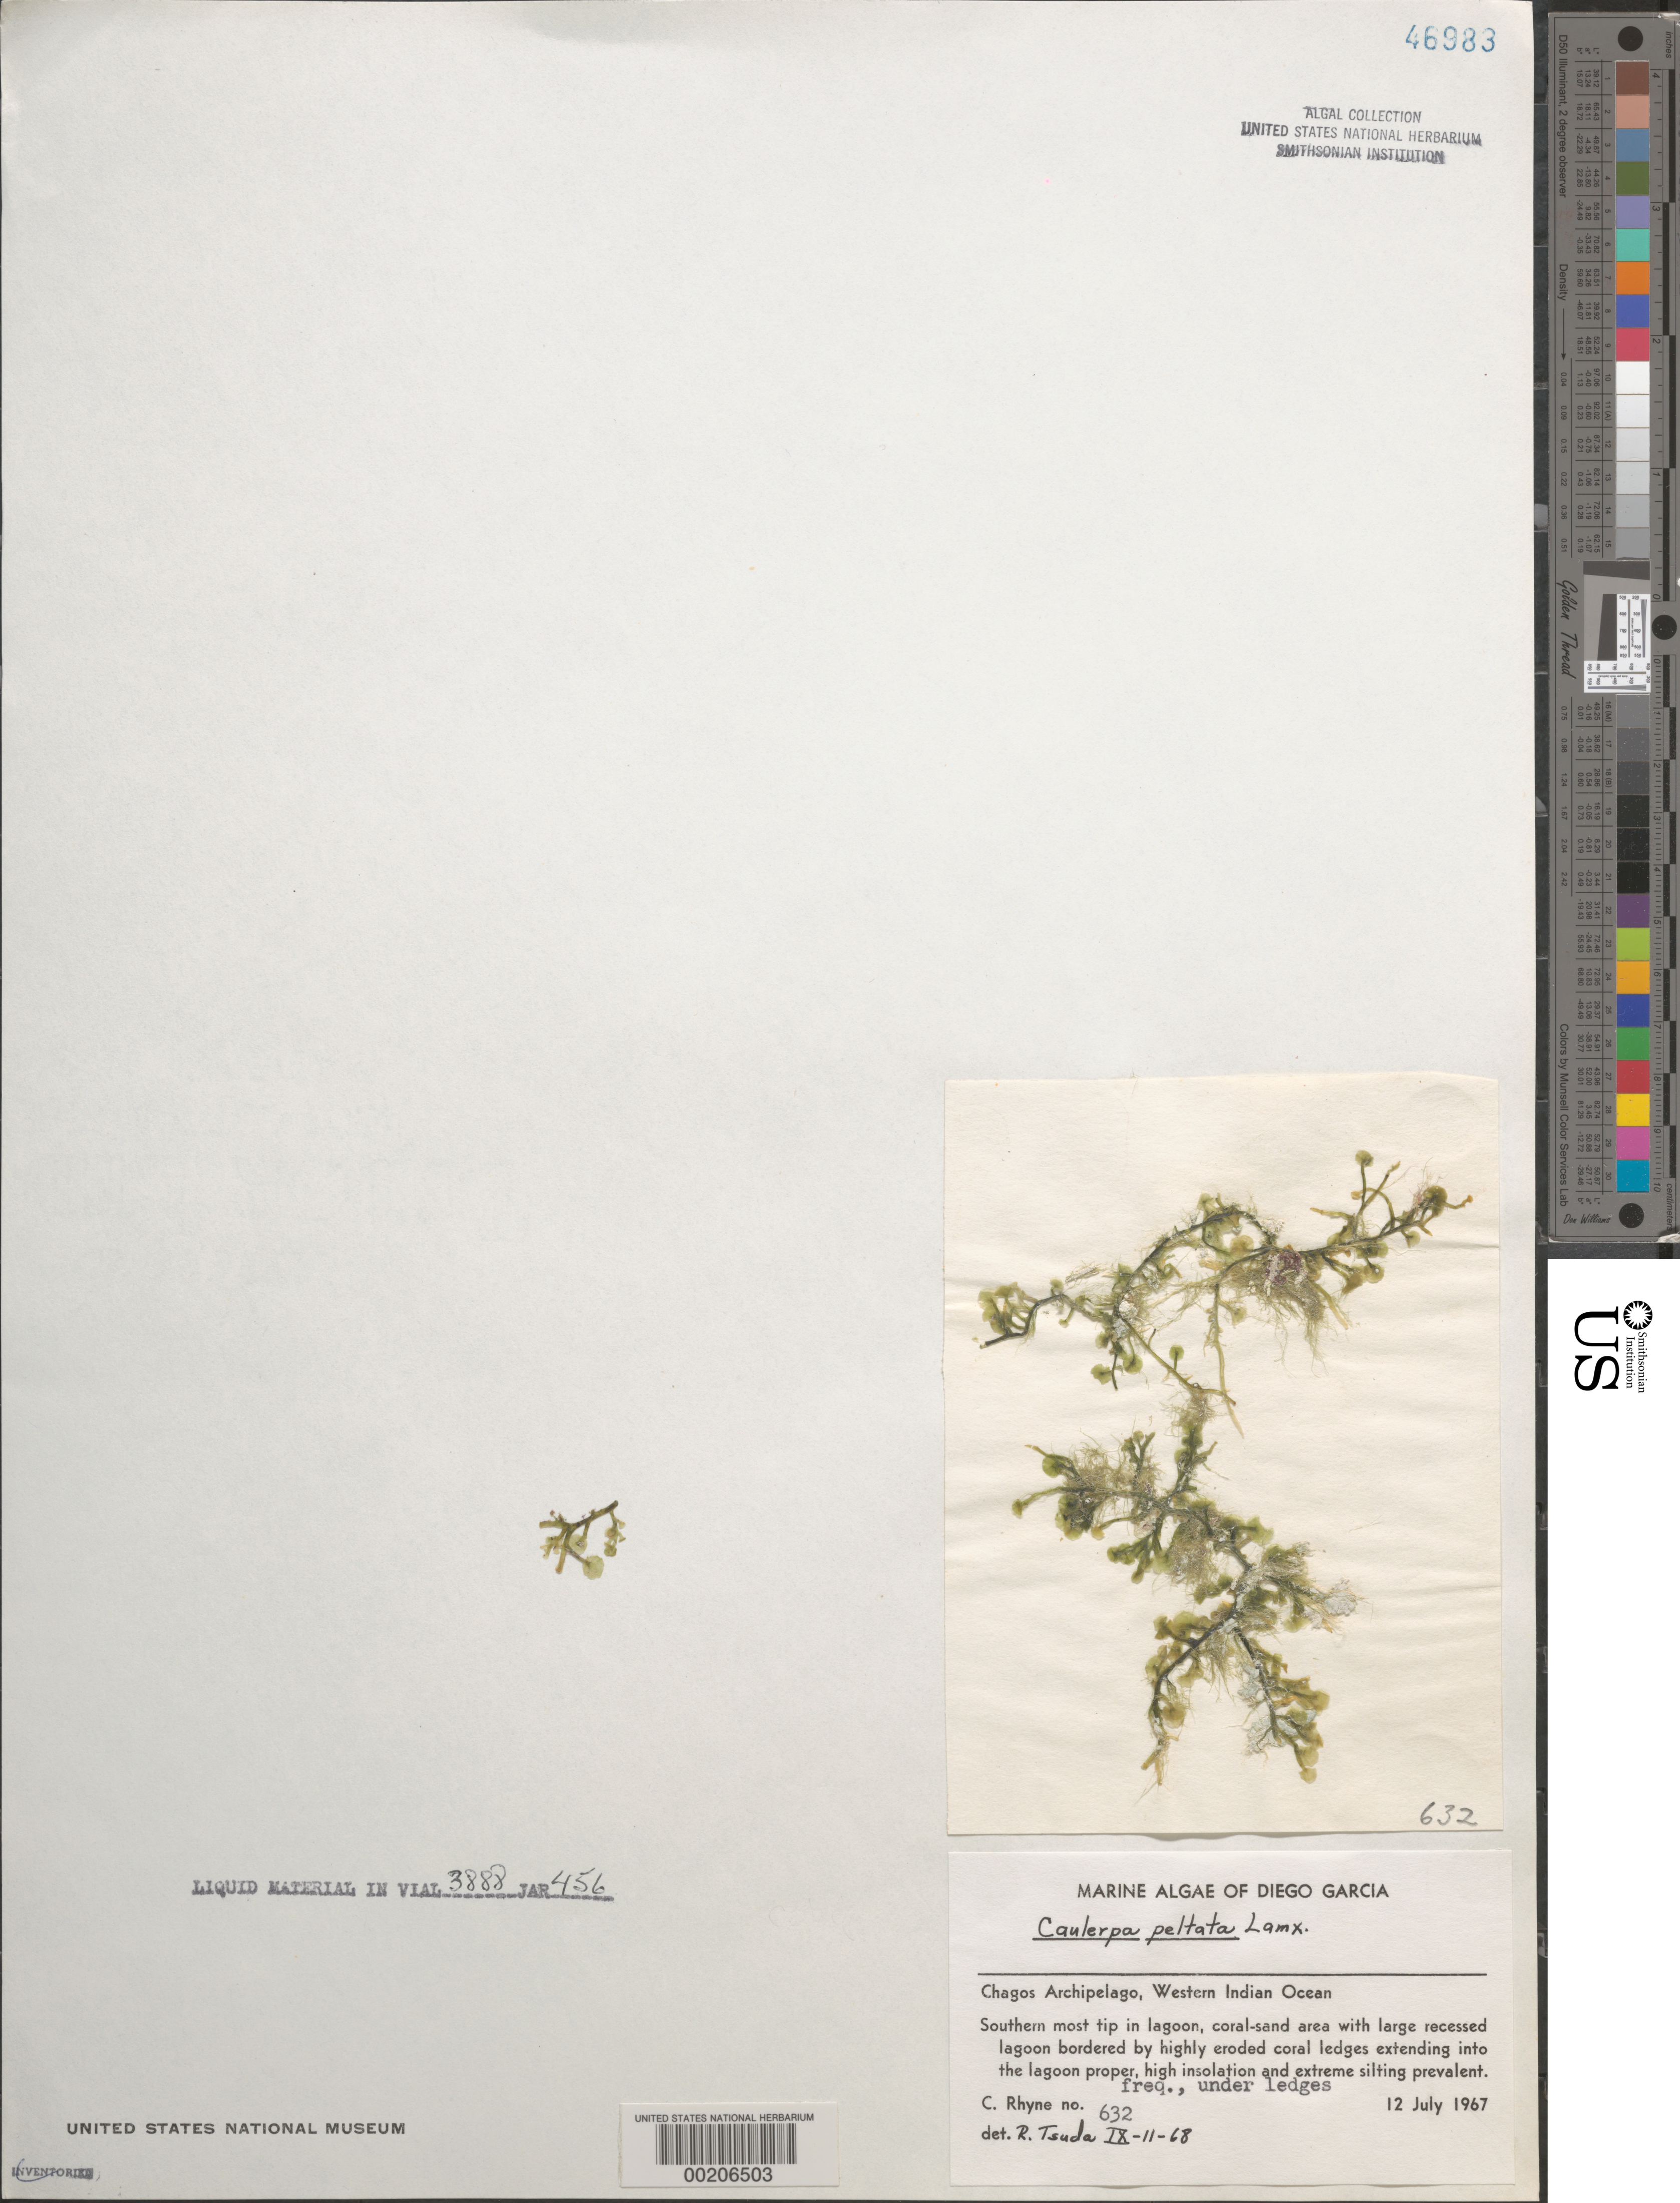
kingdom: Plantae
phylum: Chlorophyta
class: Ulvophyceae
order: Cladophorales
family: Cladophoraceae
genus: Cladophora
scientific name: Cladophora glomerata var. crassior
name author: (C. Agardh) C. Hoek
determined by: Algae name updating Project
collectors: C. Rhyne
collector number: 632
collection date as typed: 12 Jul 1967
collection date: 1967-07-12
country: British Indian Ocean Territory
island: Diego Garcia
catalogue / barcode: US 46983